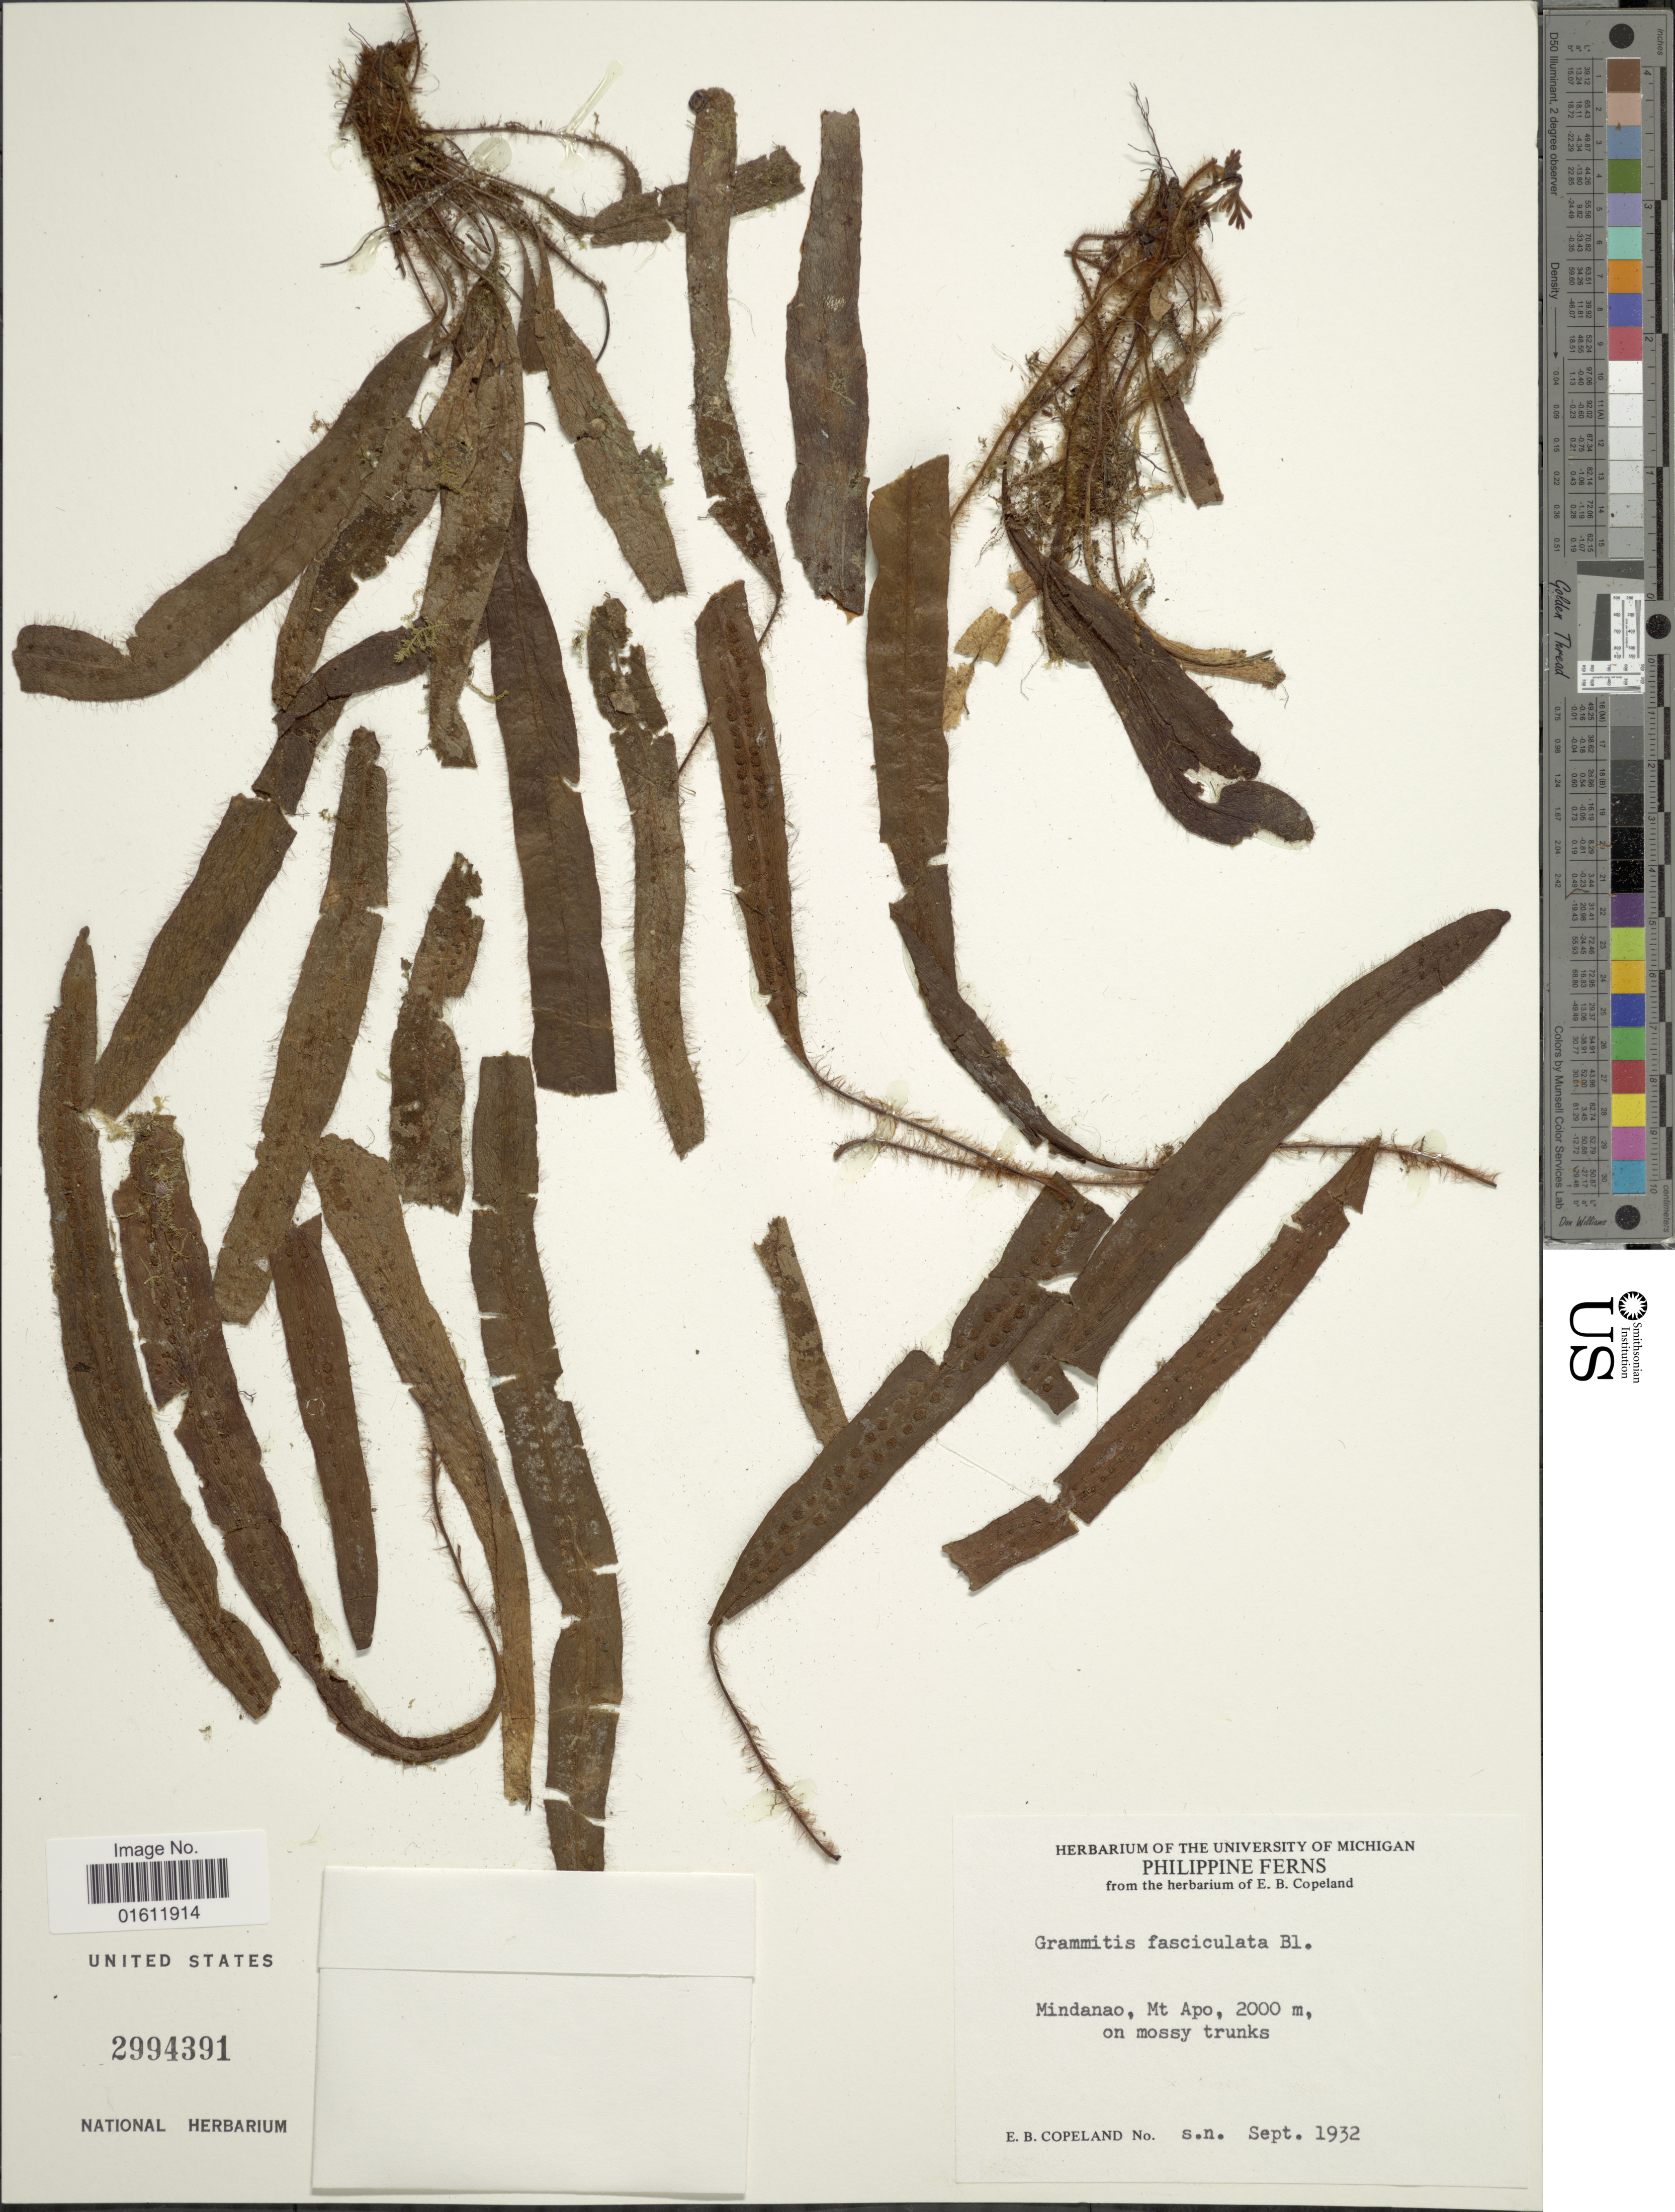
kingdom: Plantae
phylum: Tracheophyta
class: Polypodiopsida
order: Polypodiales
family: Polypodiaceae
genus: Radiogrammitis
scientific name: Radiogrammitis setigera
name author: (Blume) Parris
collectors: E. B. Copeland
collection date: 1932-09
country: Philippines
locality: Mindanao, Mt Apo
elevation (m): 2000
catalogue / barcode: US 2994391